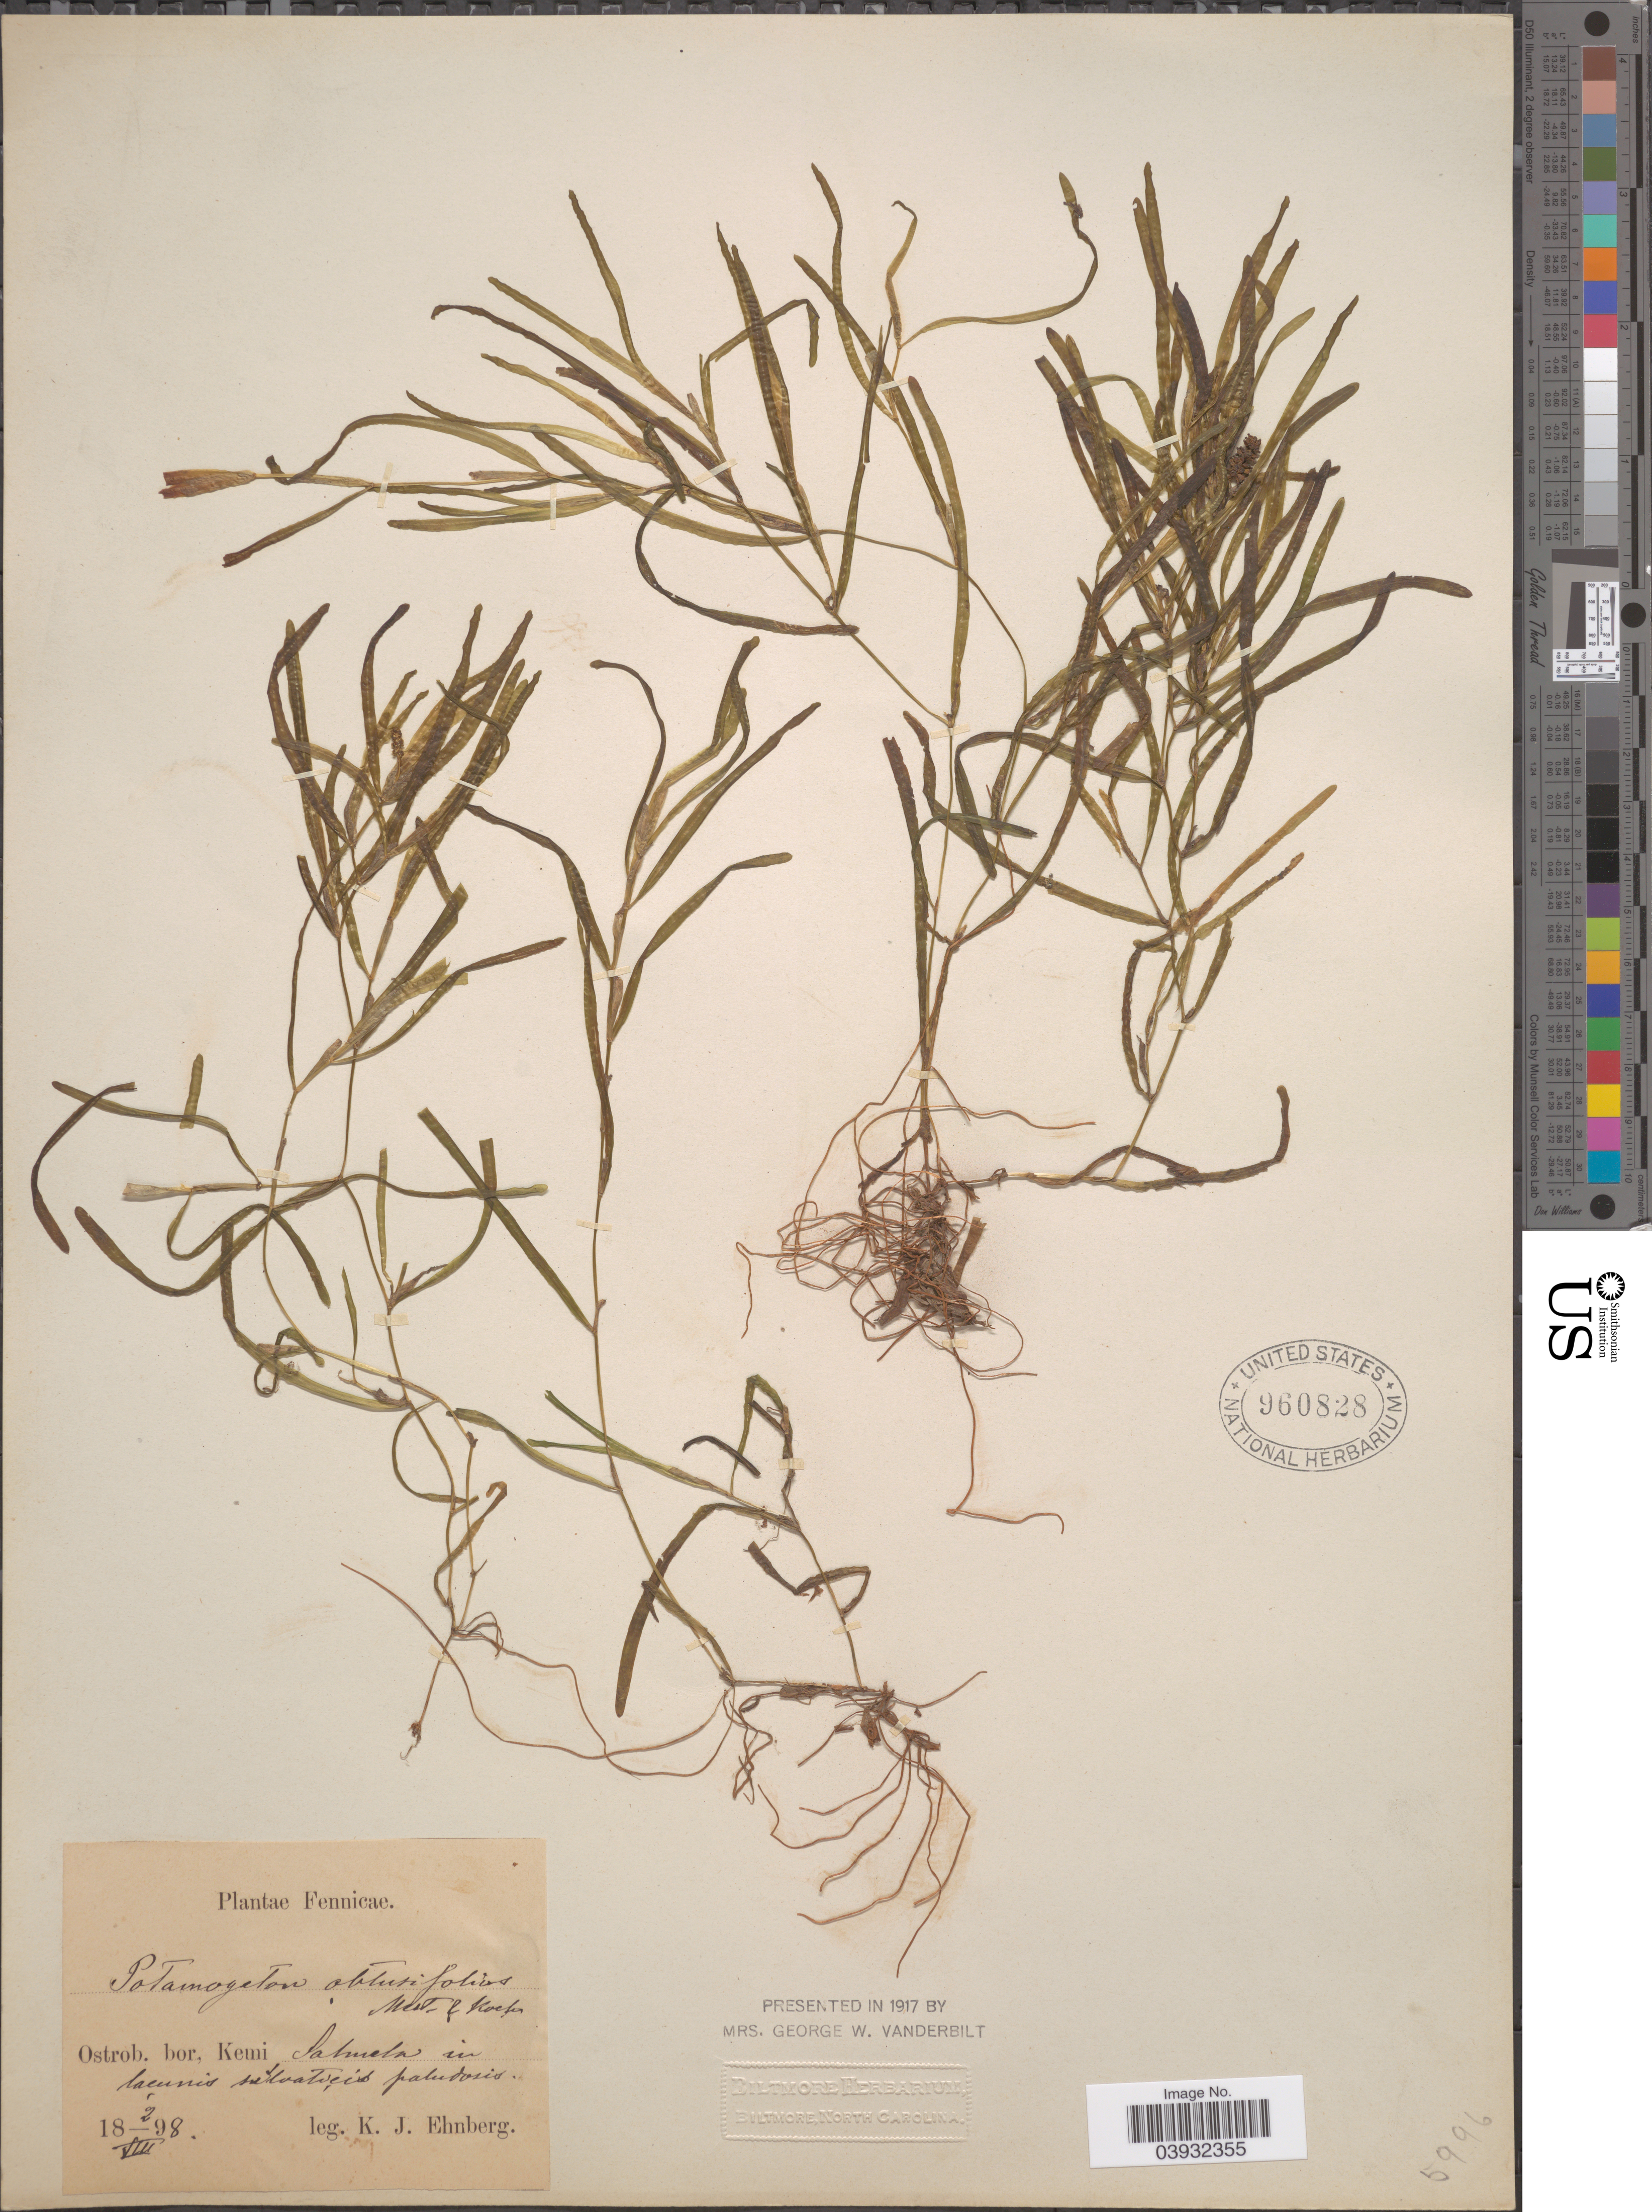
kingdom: Plantae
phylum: Tracheophyta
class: Liliopsida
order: Alismatales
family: Potamogetonaceae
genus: Potamogeton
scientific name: Potamogeton obtusifolius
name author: Mert. & W.D.J. Koch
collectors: K. Ehnberg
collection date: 1898-08-02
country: Finland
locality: Fennicae. Ostrob. bor, Kemi. Salmela in lacunis [illegible text] paludosis.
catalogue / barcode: US 960828